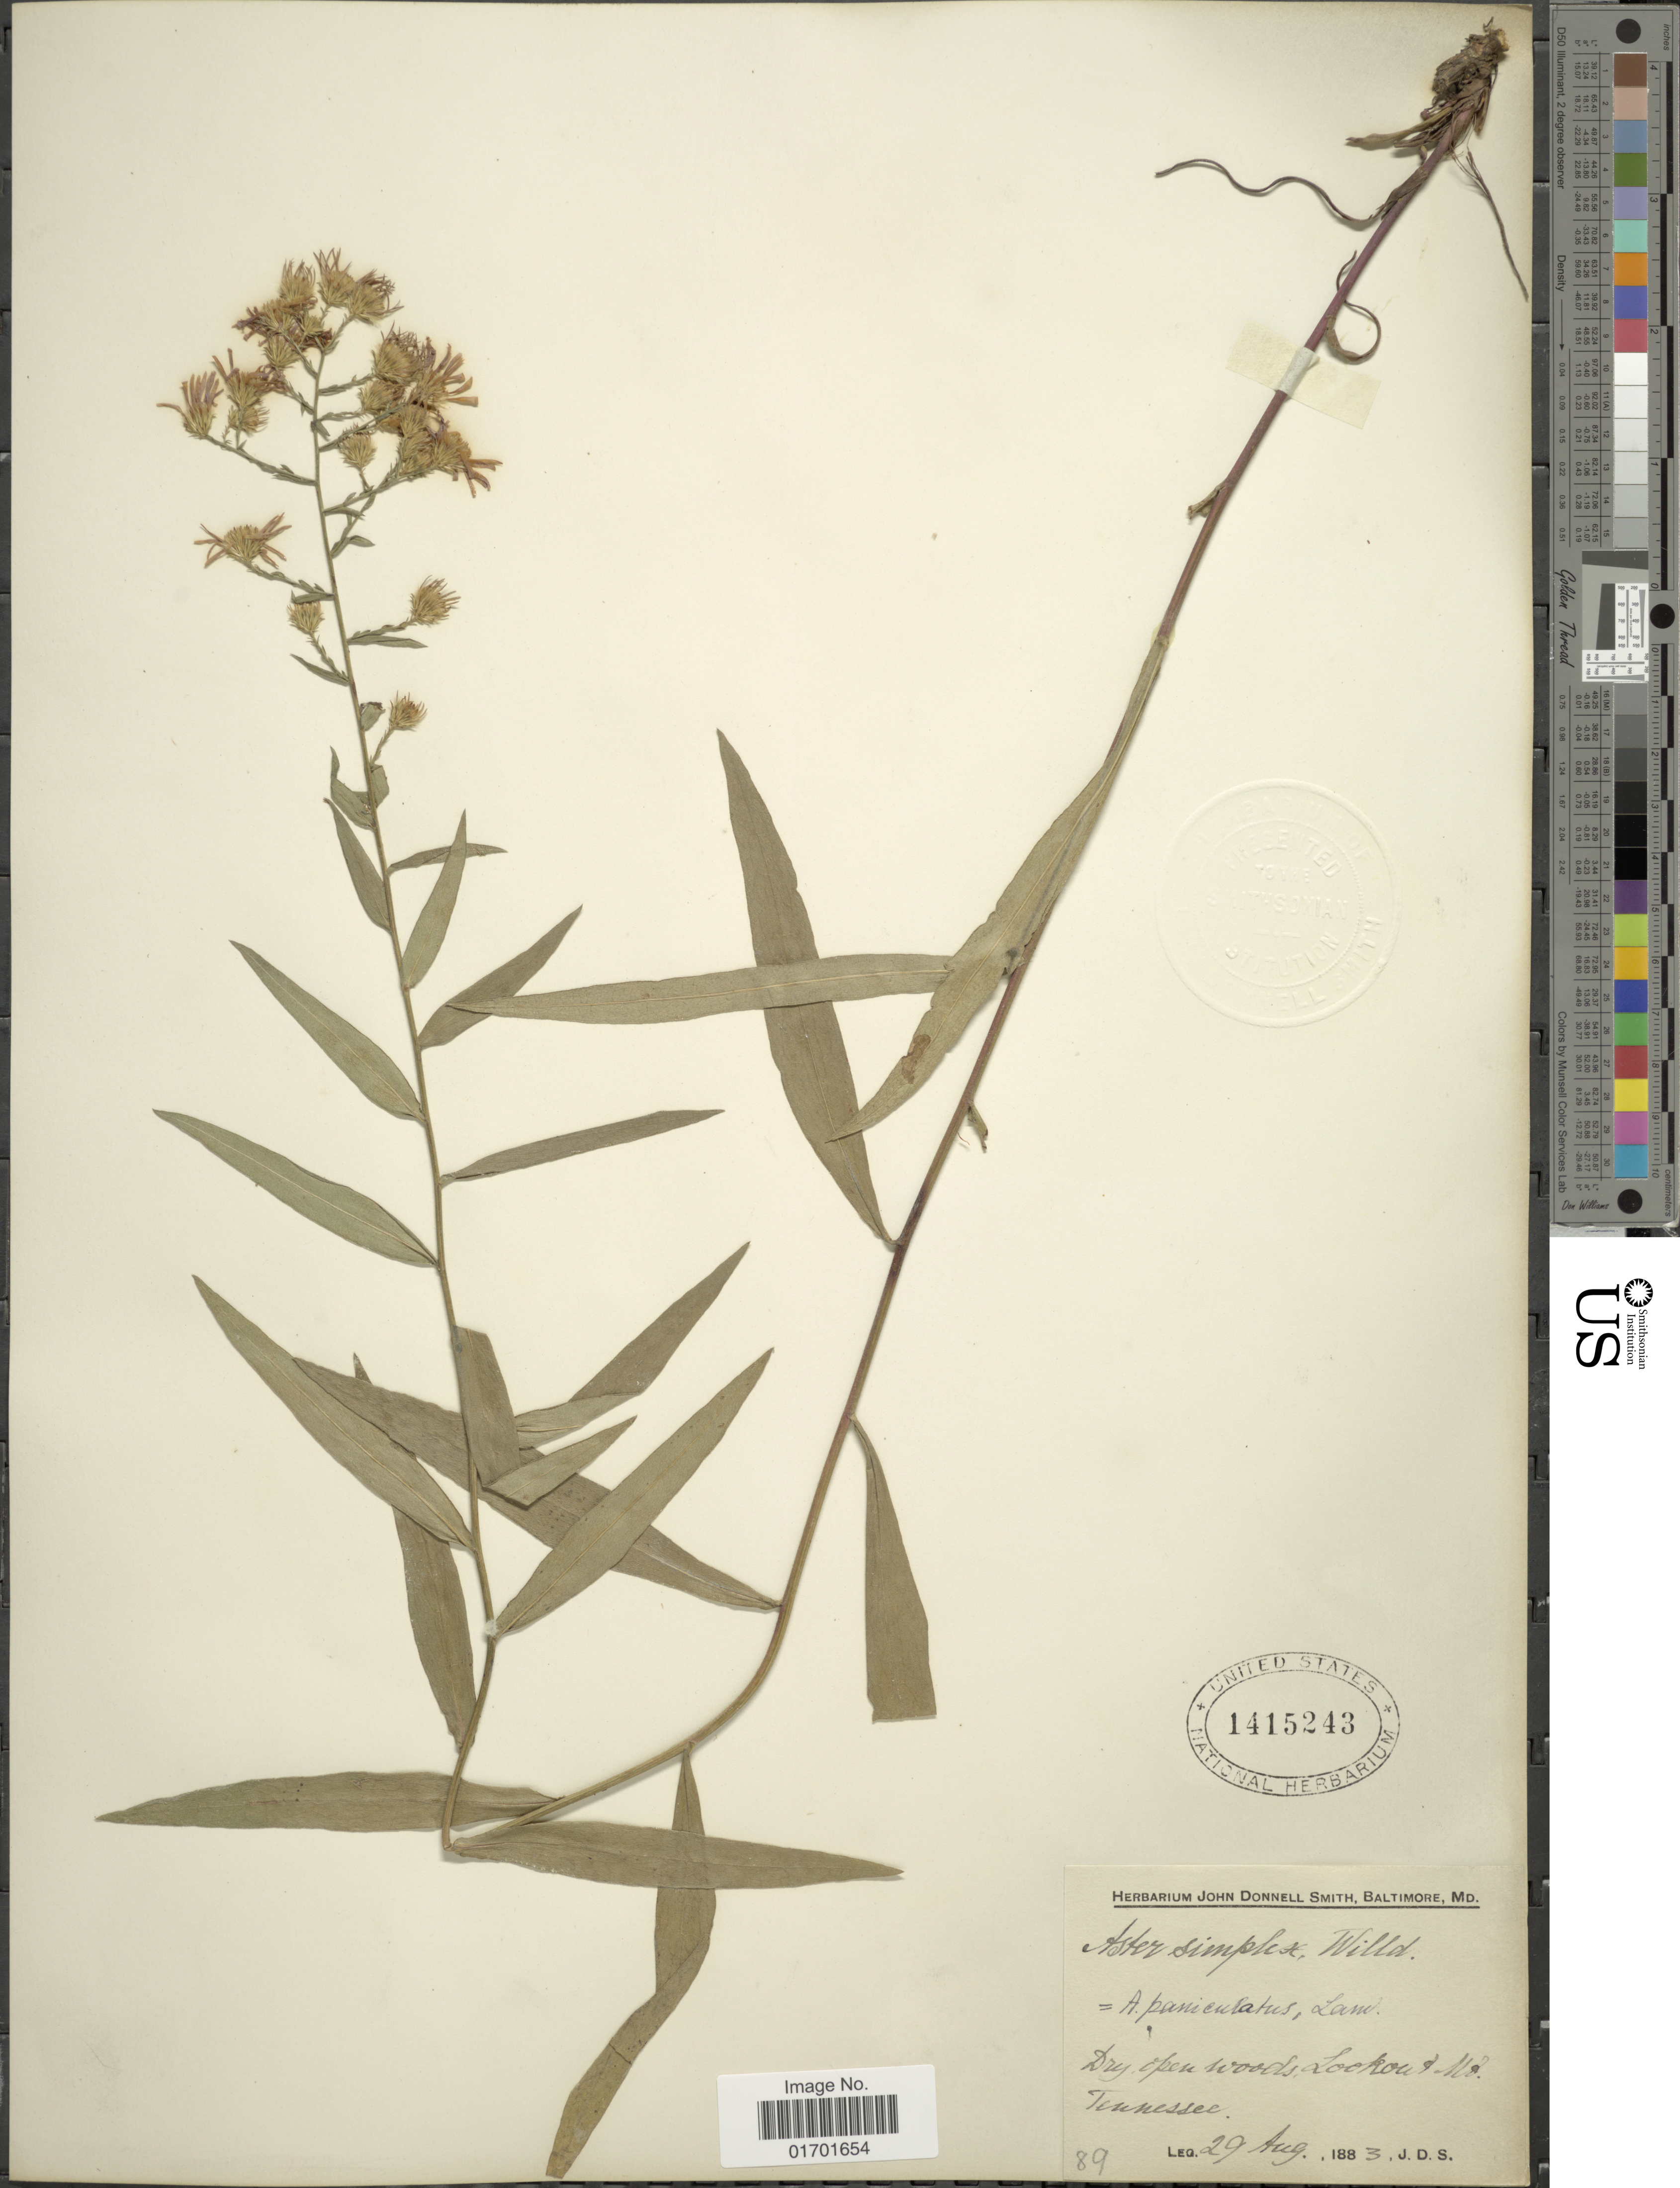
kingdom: Plantae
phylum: Tracheophyta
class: Magnoliopsida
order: Asterales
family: Asteraceae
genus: Symphyotrichum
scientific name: Symphyotrichum lanceolatum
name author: (Willd.) G.L. Nesom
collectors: J. Donnell Smith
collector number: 89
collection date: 1883-08-29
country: United States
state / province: Tennessee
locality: Lookout Mts.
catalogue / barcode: US 1415243